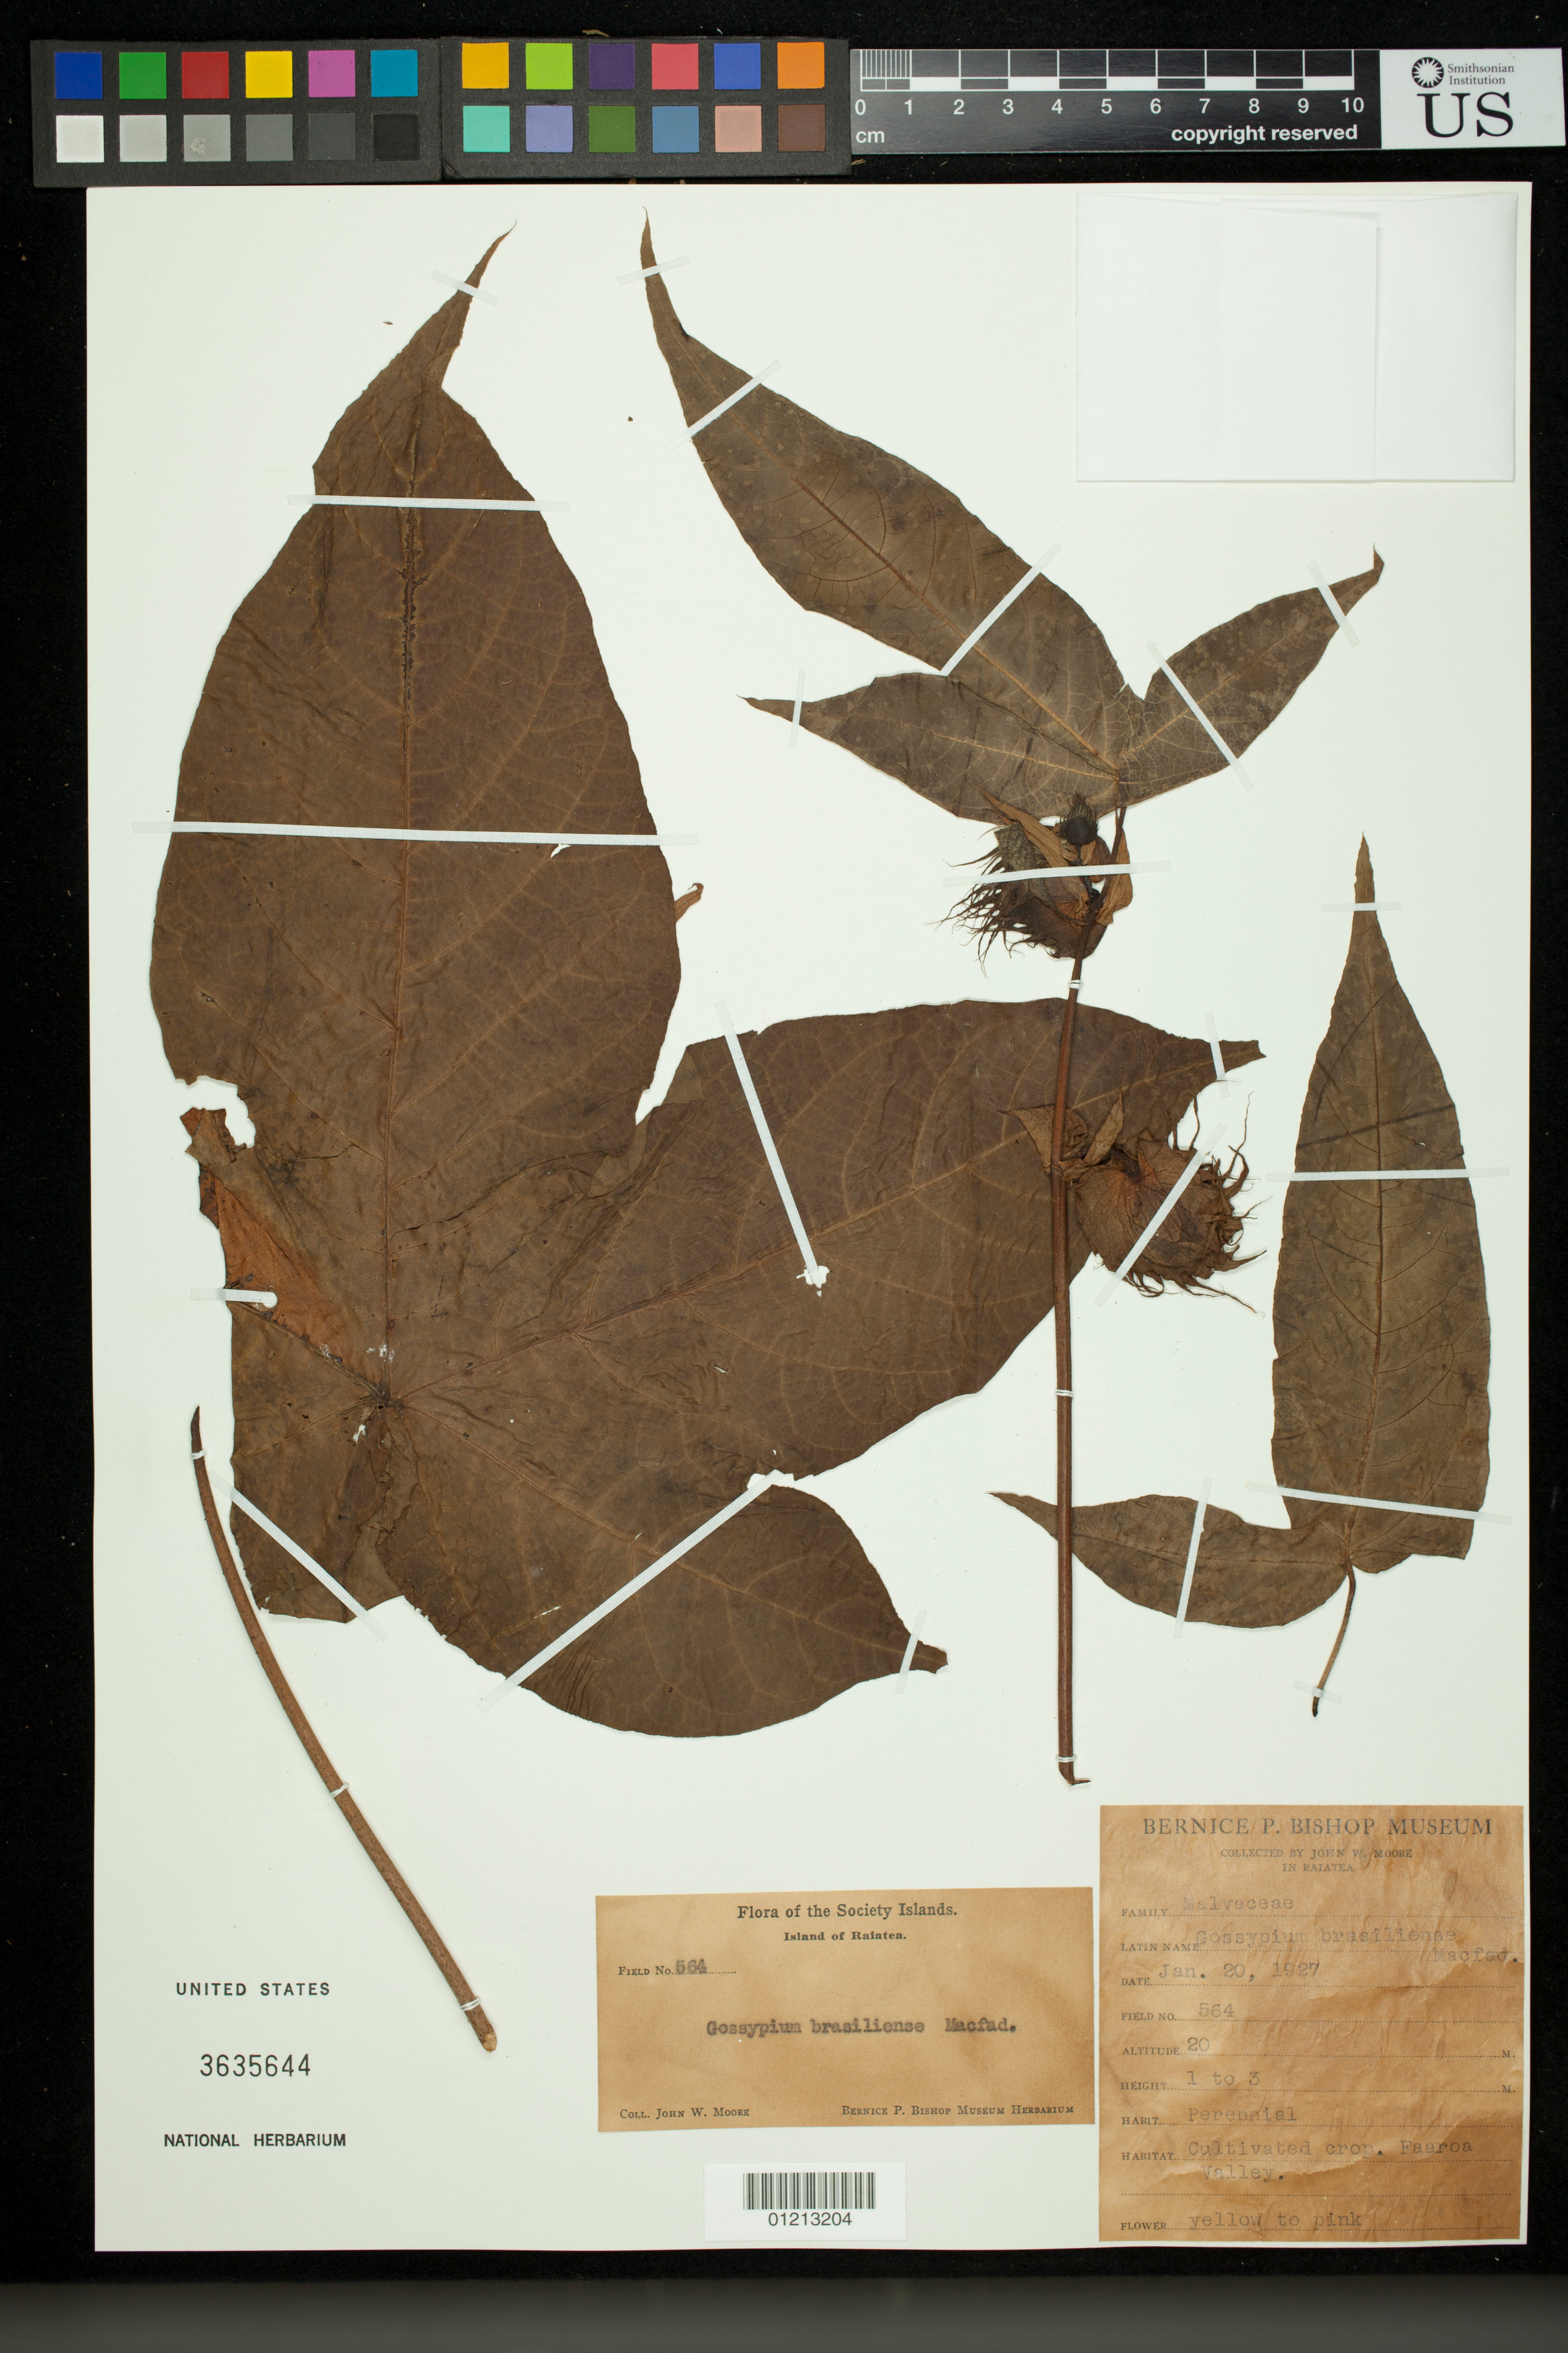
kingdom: Plantae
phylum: Tracheophyta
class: Magnoliopsida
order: Malvales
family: Malvaceae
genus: Gossypium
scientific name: Gossypium barbadense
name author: L.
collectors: J. Moore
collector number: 564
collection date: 1927-01-20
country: French Polynesia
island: Raiatea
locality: Society Islands, Island of Raiatea, Faaroa Valley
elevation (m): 20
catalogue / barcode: US 3635644